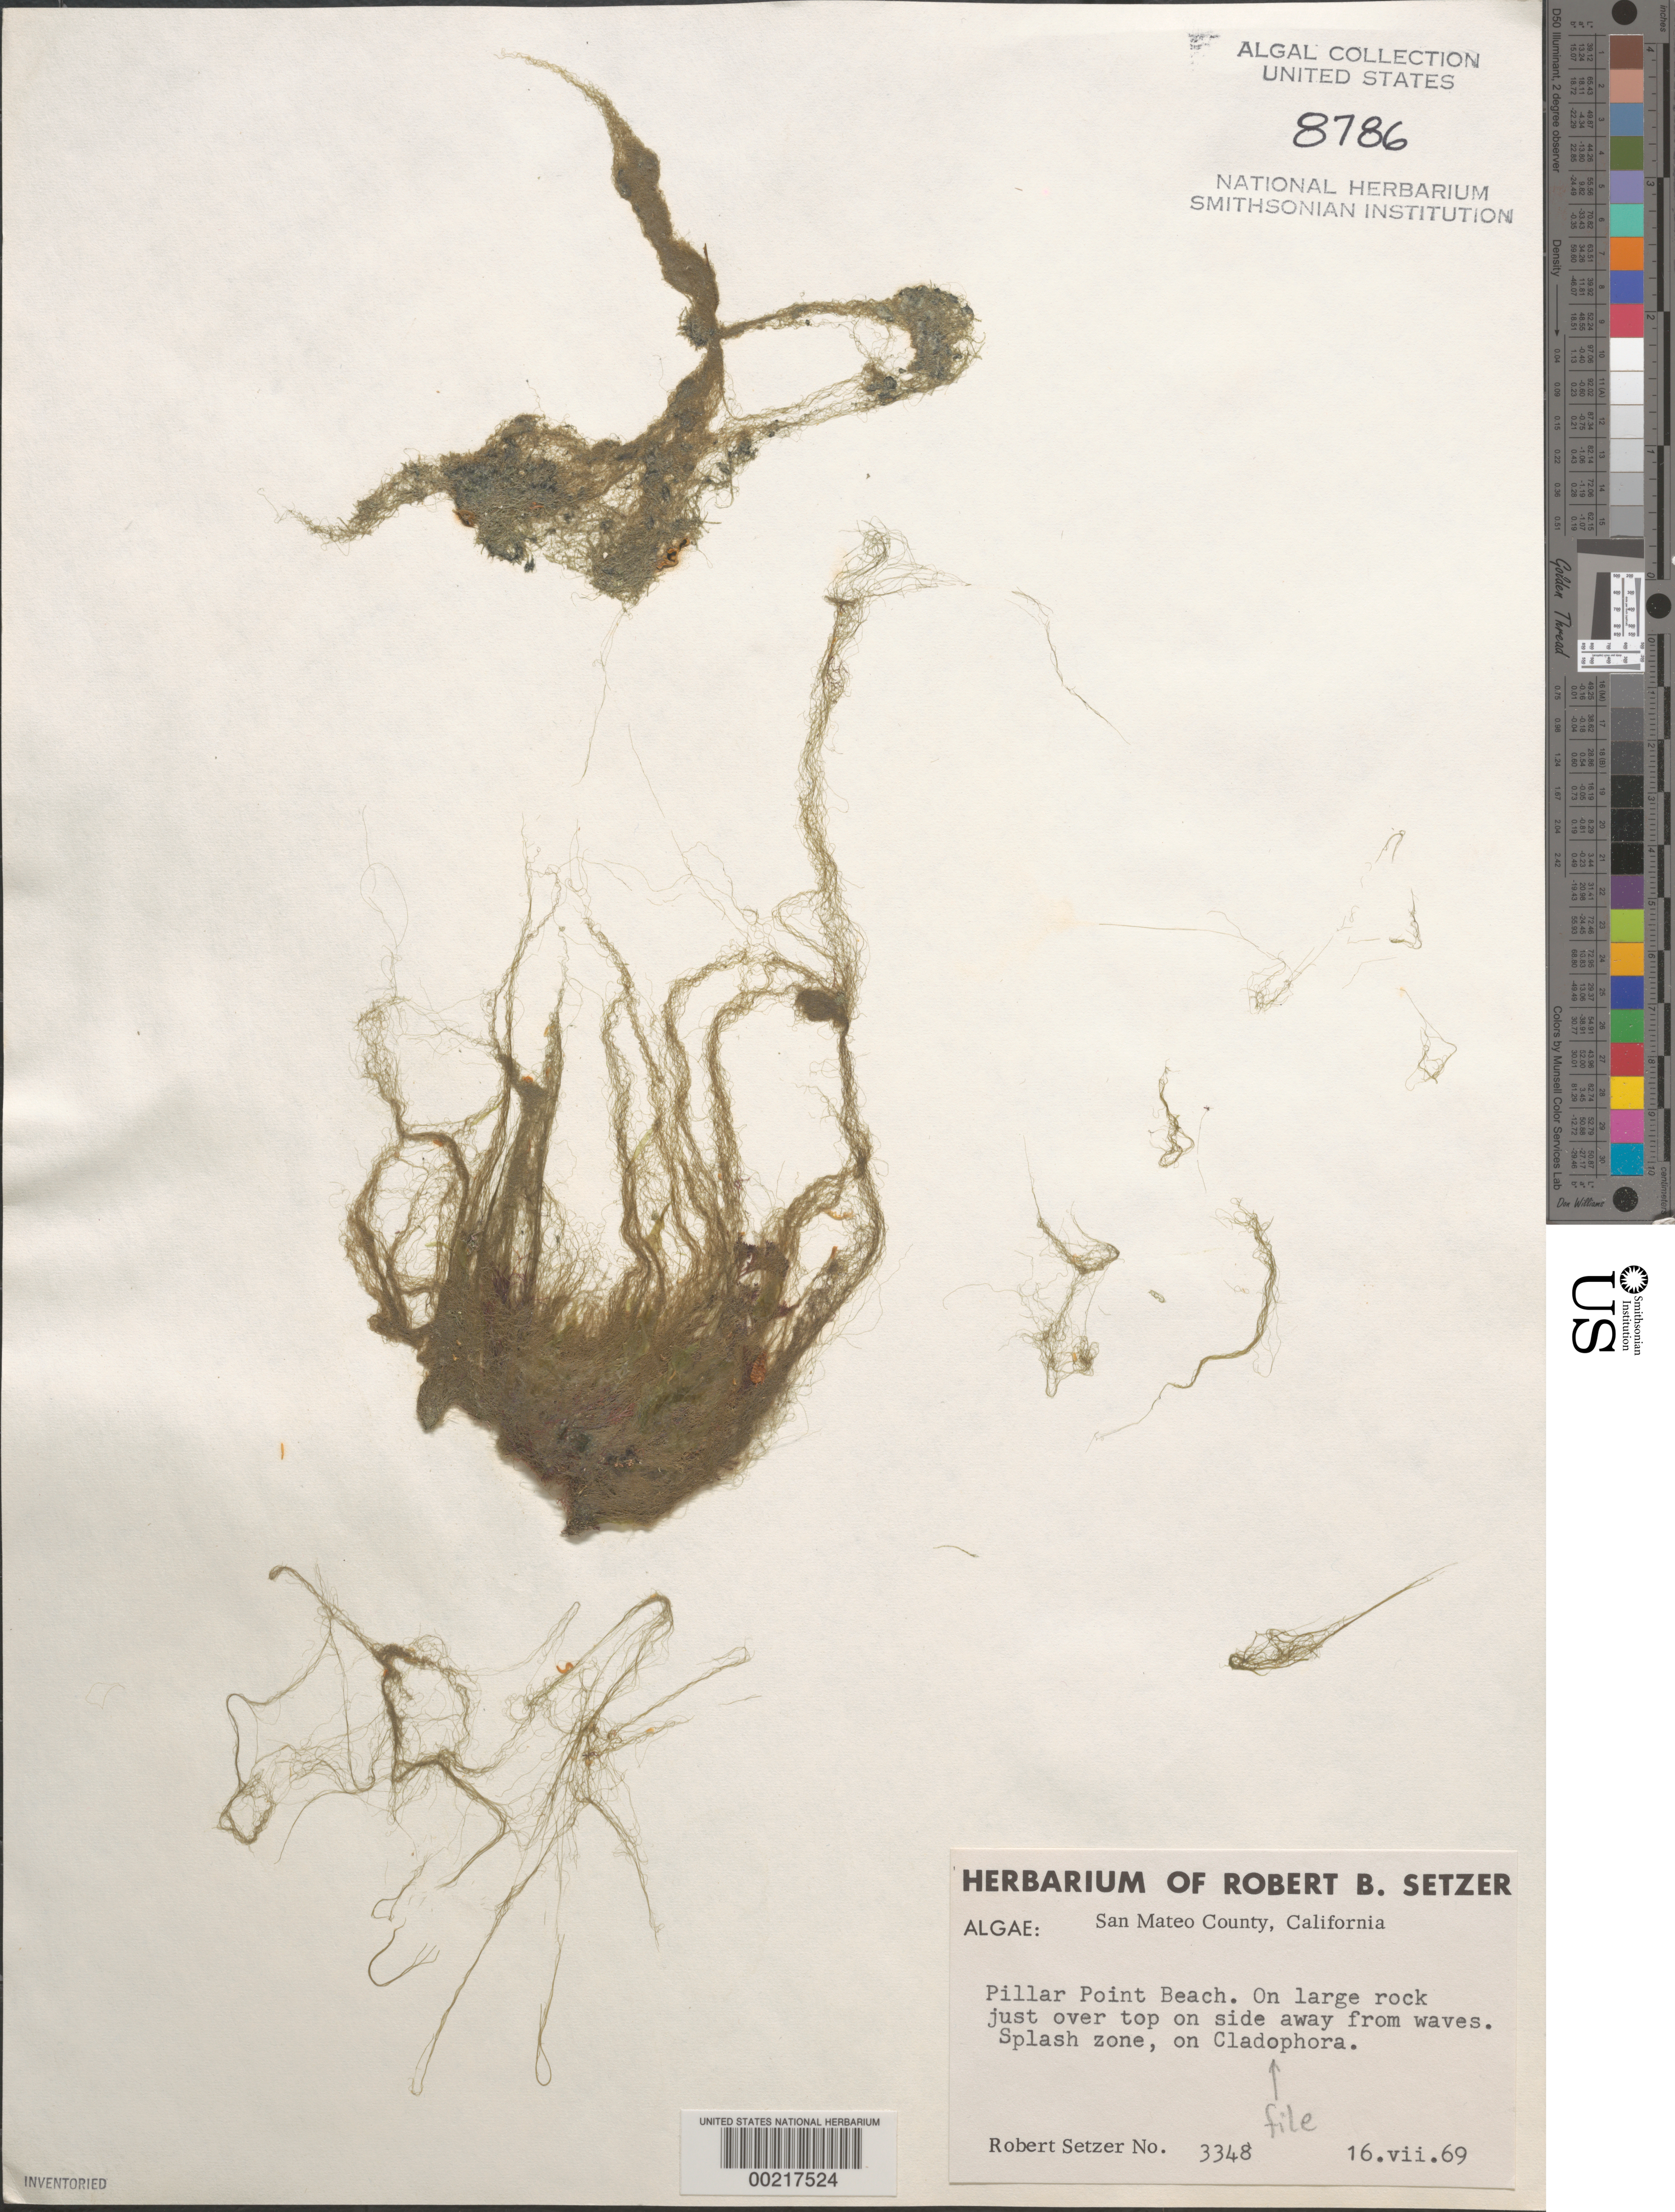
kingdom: Plantae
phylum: Chlorophyta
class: Ulvophyceae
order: Cladophorales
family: Cladophoraceae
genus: Cladophora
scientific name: Cladophora sp.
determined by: Setzer, R. B.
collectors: R. Setzer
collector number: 3348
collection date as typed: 16 Jul 1969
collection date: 1969-07-16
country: United States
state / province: California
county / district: San Mateo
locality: Pillar Point Beach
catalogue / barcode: US 8786